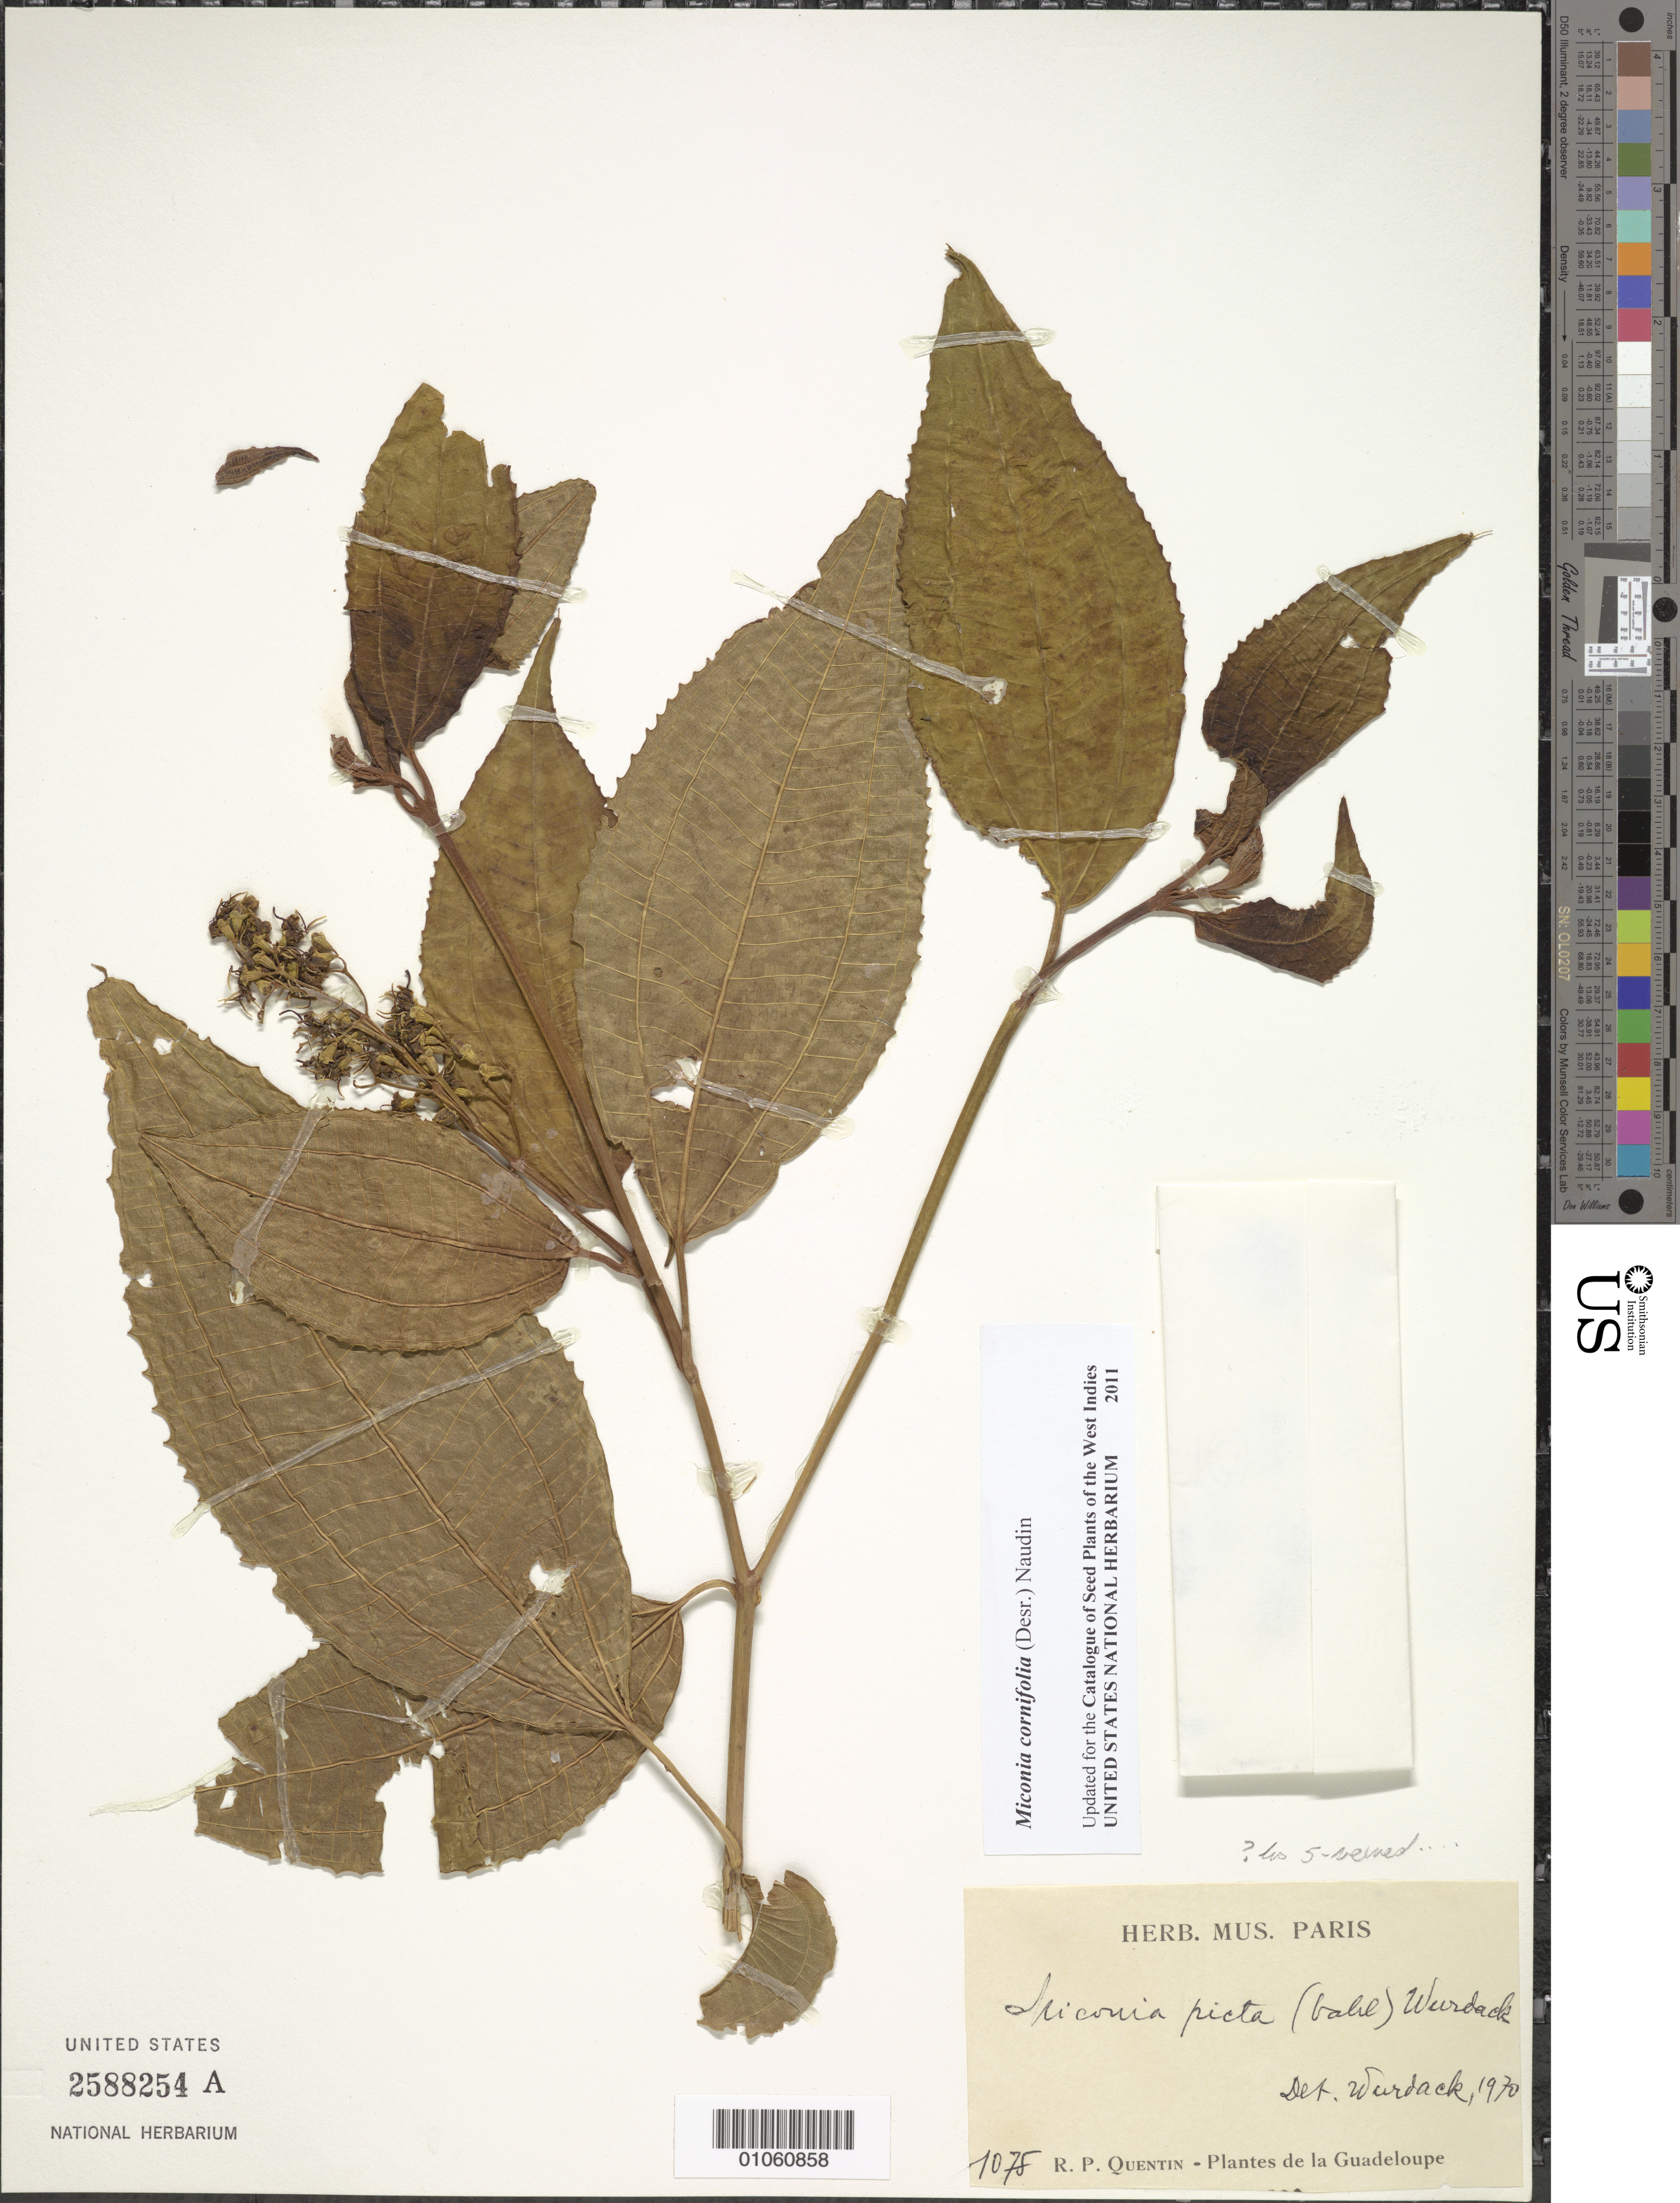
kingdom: Plantae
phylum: Tracheophyta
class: Magnoliopsida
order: Myrtales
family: Melastomataceae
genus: Miconia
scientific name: Miconia cornifolia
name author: (Desr.) Naudin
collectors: R. Quentin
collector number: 1075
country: Guadeloupe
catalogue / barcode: US 2588254A